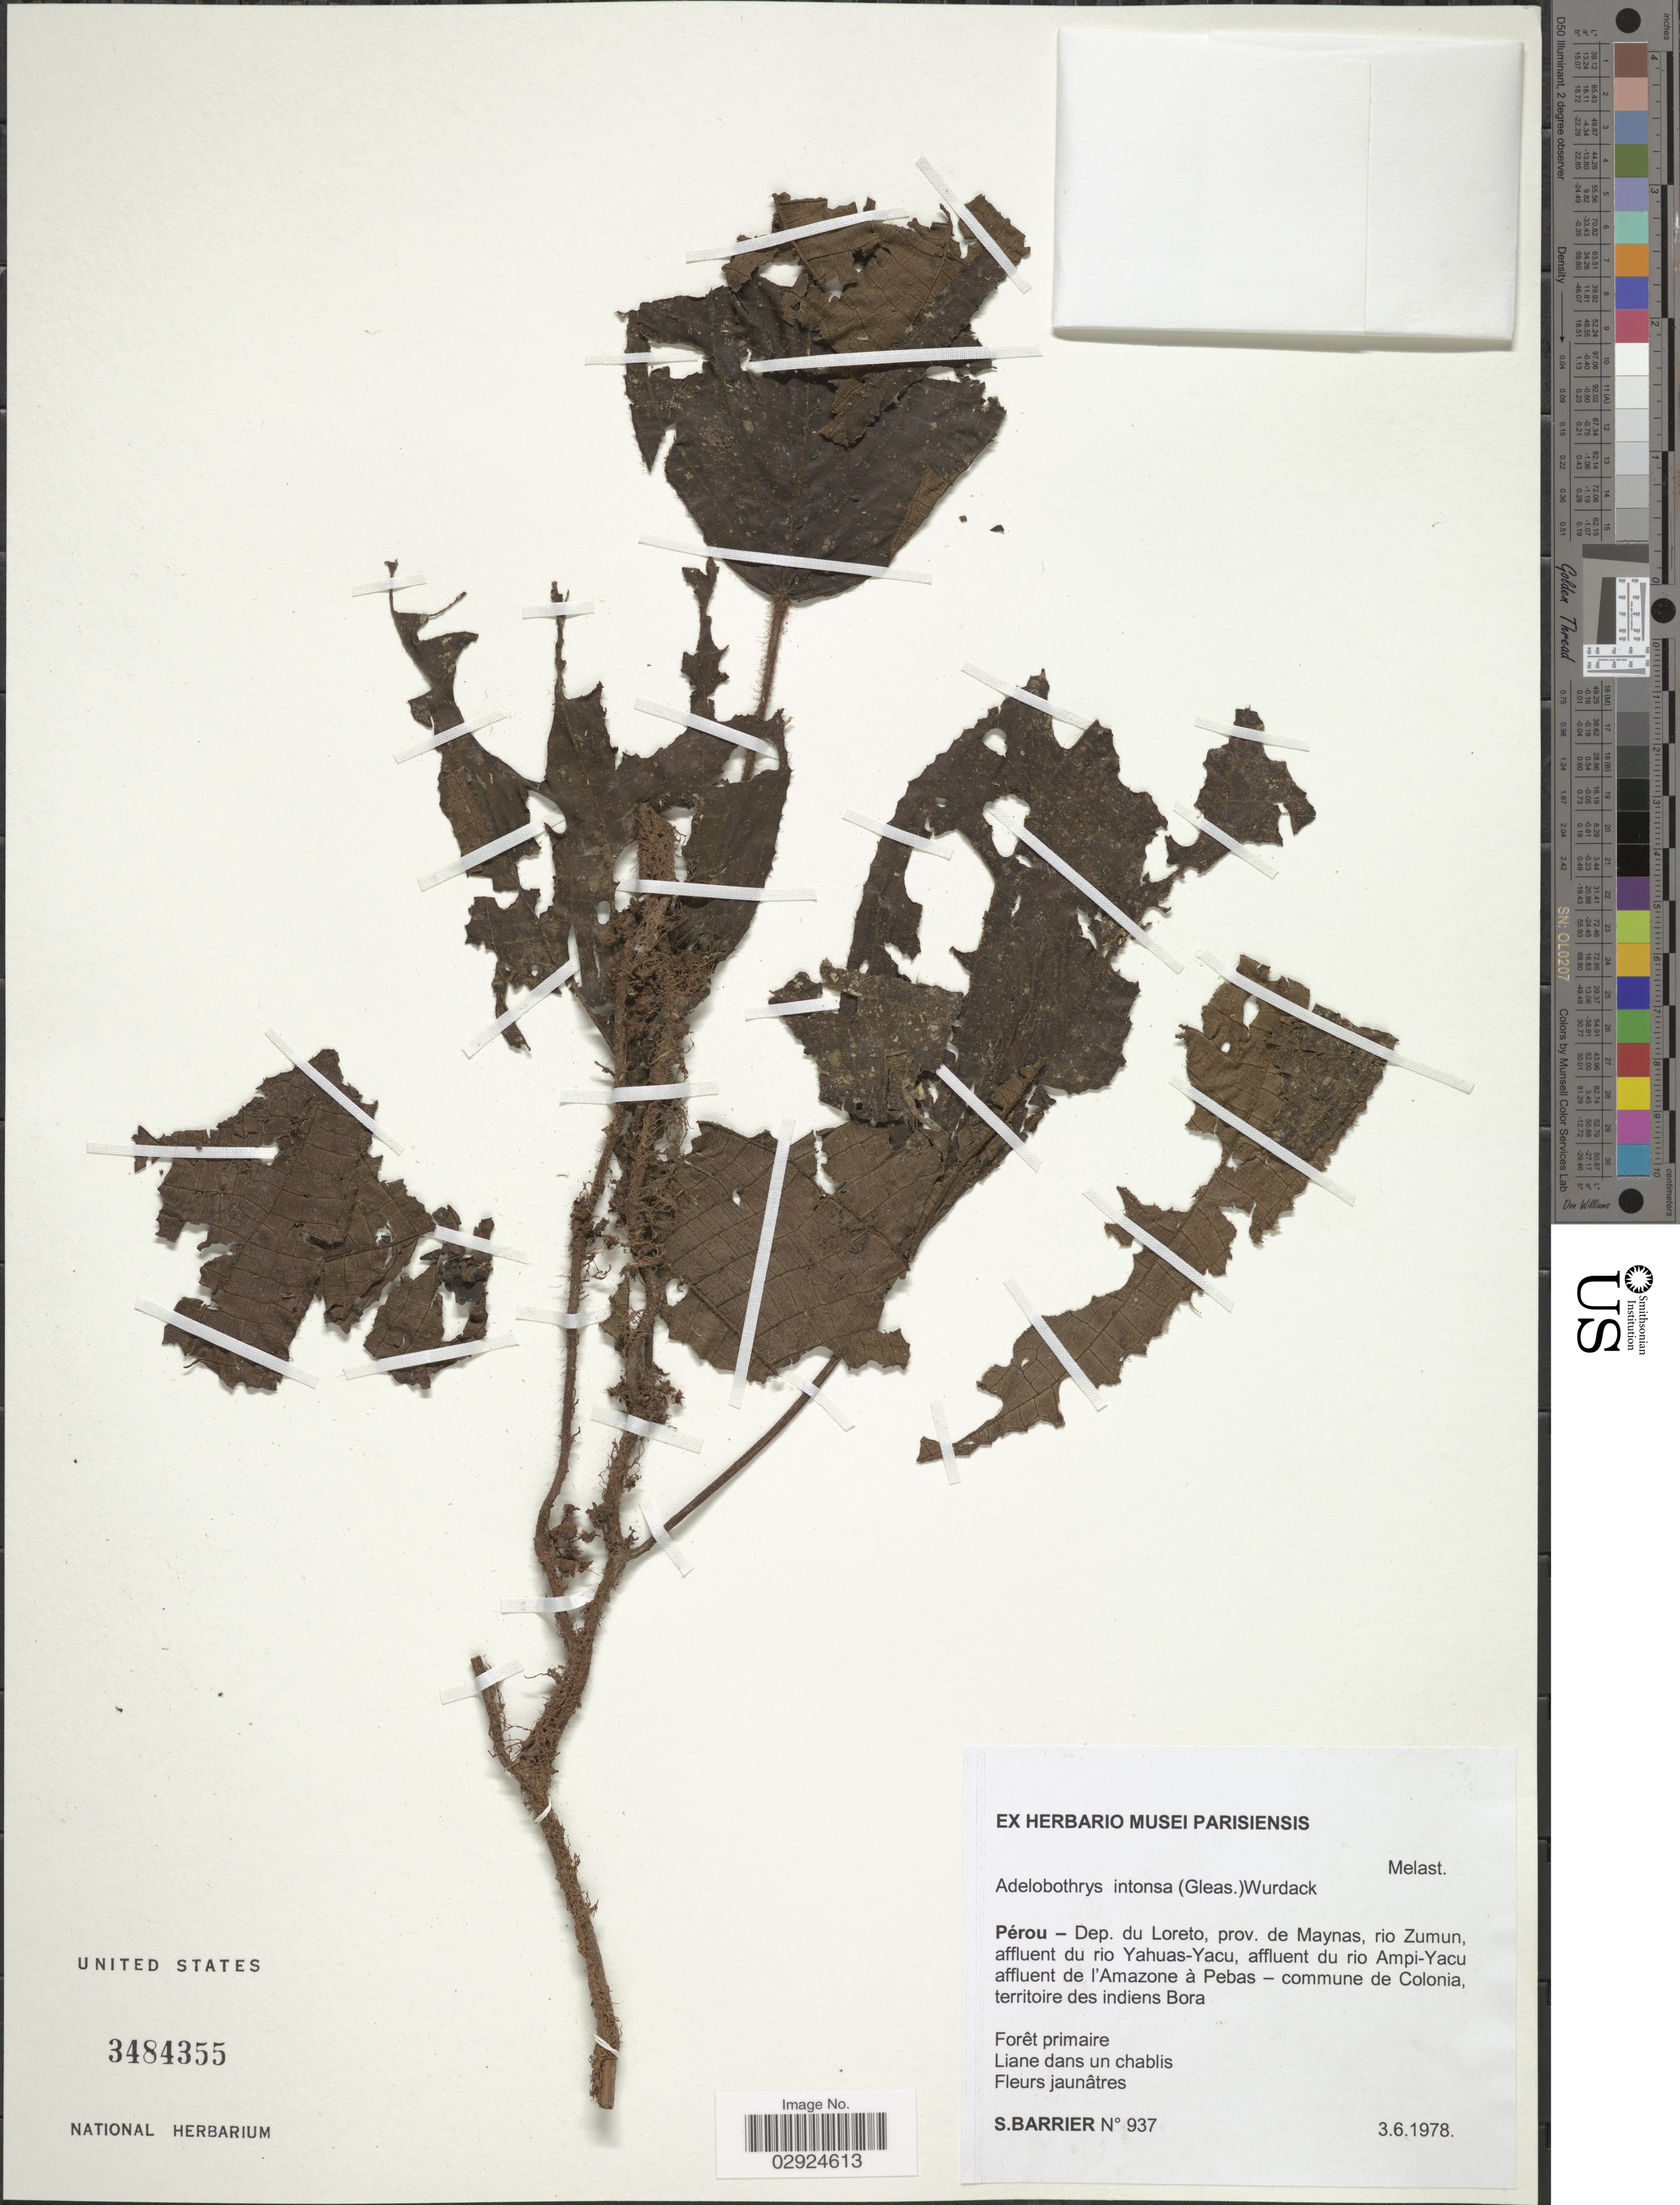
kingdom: Plantae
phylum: Tracheophyta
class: Magnoliopsida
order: Myrtales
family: Melastomataceae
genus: Adelobotrys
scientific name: Adelobotrys intonsus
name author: (Gleason) Wurdack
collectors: S. Barrier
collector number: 937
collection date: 1978-06-03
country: Peru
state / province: Loreto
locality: Pérou - Dep. du Loreto, prov. de Maynas, rio Zumun, affluent du rio Yahuas-Yacu, affluent du rio Ampi-Yacu affluent de l'Amazone à Pebas-commune de Colonia, territoire des indiens Bora.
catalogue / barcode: US 3484355